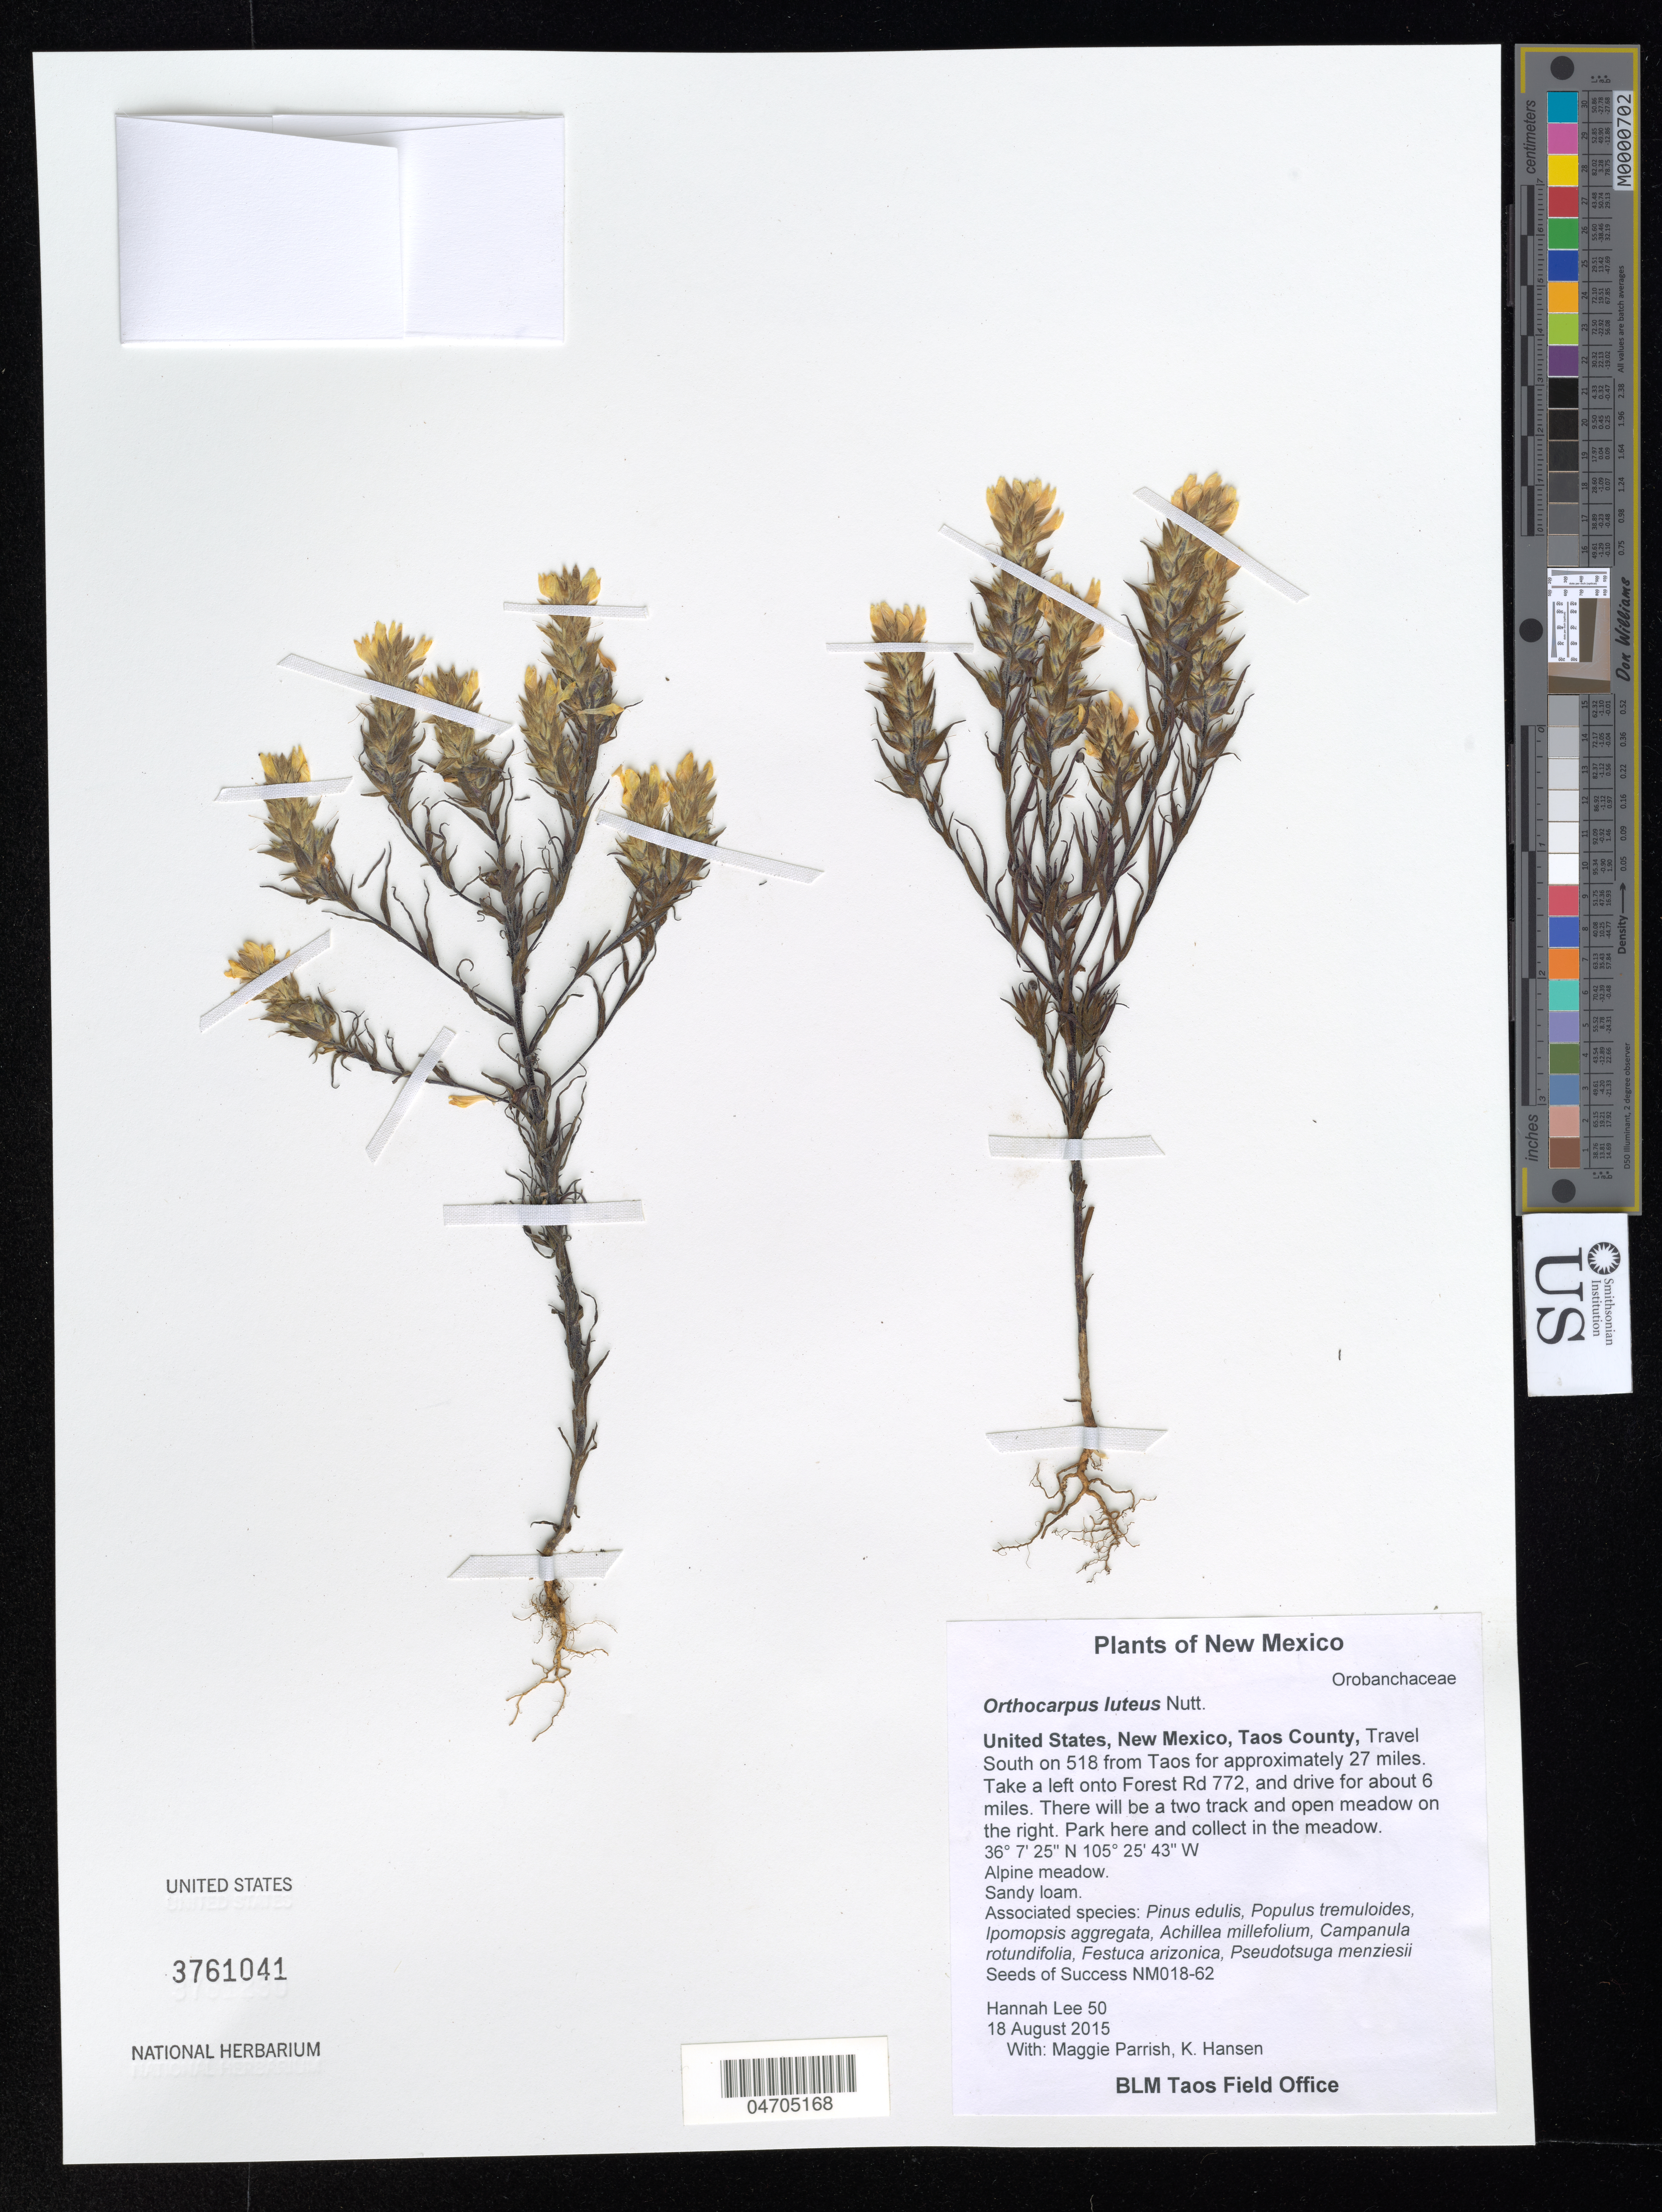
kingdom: Plantae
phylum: Tracheophyta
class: Magnoliopsida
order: Lamiales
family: Orobanchaceae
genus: Orthocarpus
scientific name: Orthocarpus luteus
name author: Nutt.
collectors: H. Lee, M. Parrish & K. Hansen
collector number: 50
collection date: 2015-08-18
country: United States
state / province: New Mexico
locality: Taos County, Travel South on 518 from Taos for approximately 27 miles. Take a left onto Forest Rd 772, and drive for about 6 miles. There will be a two track and open meadow on the right. Park here and collect in the meadow.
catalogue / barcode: US 3761041